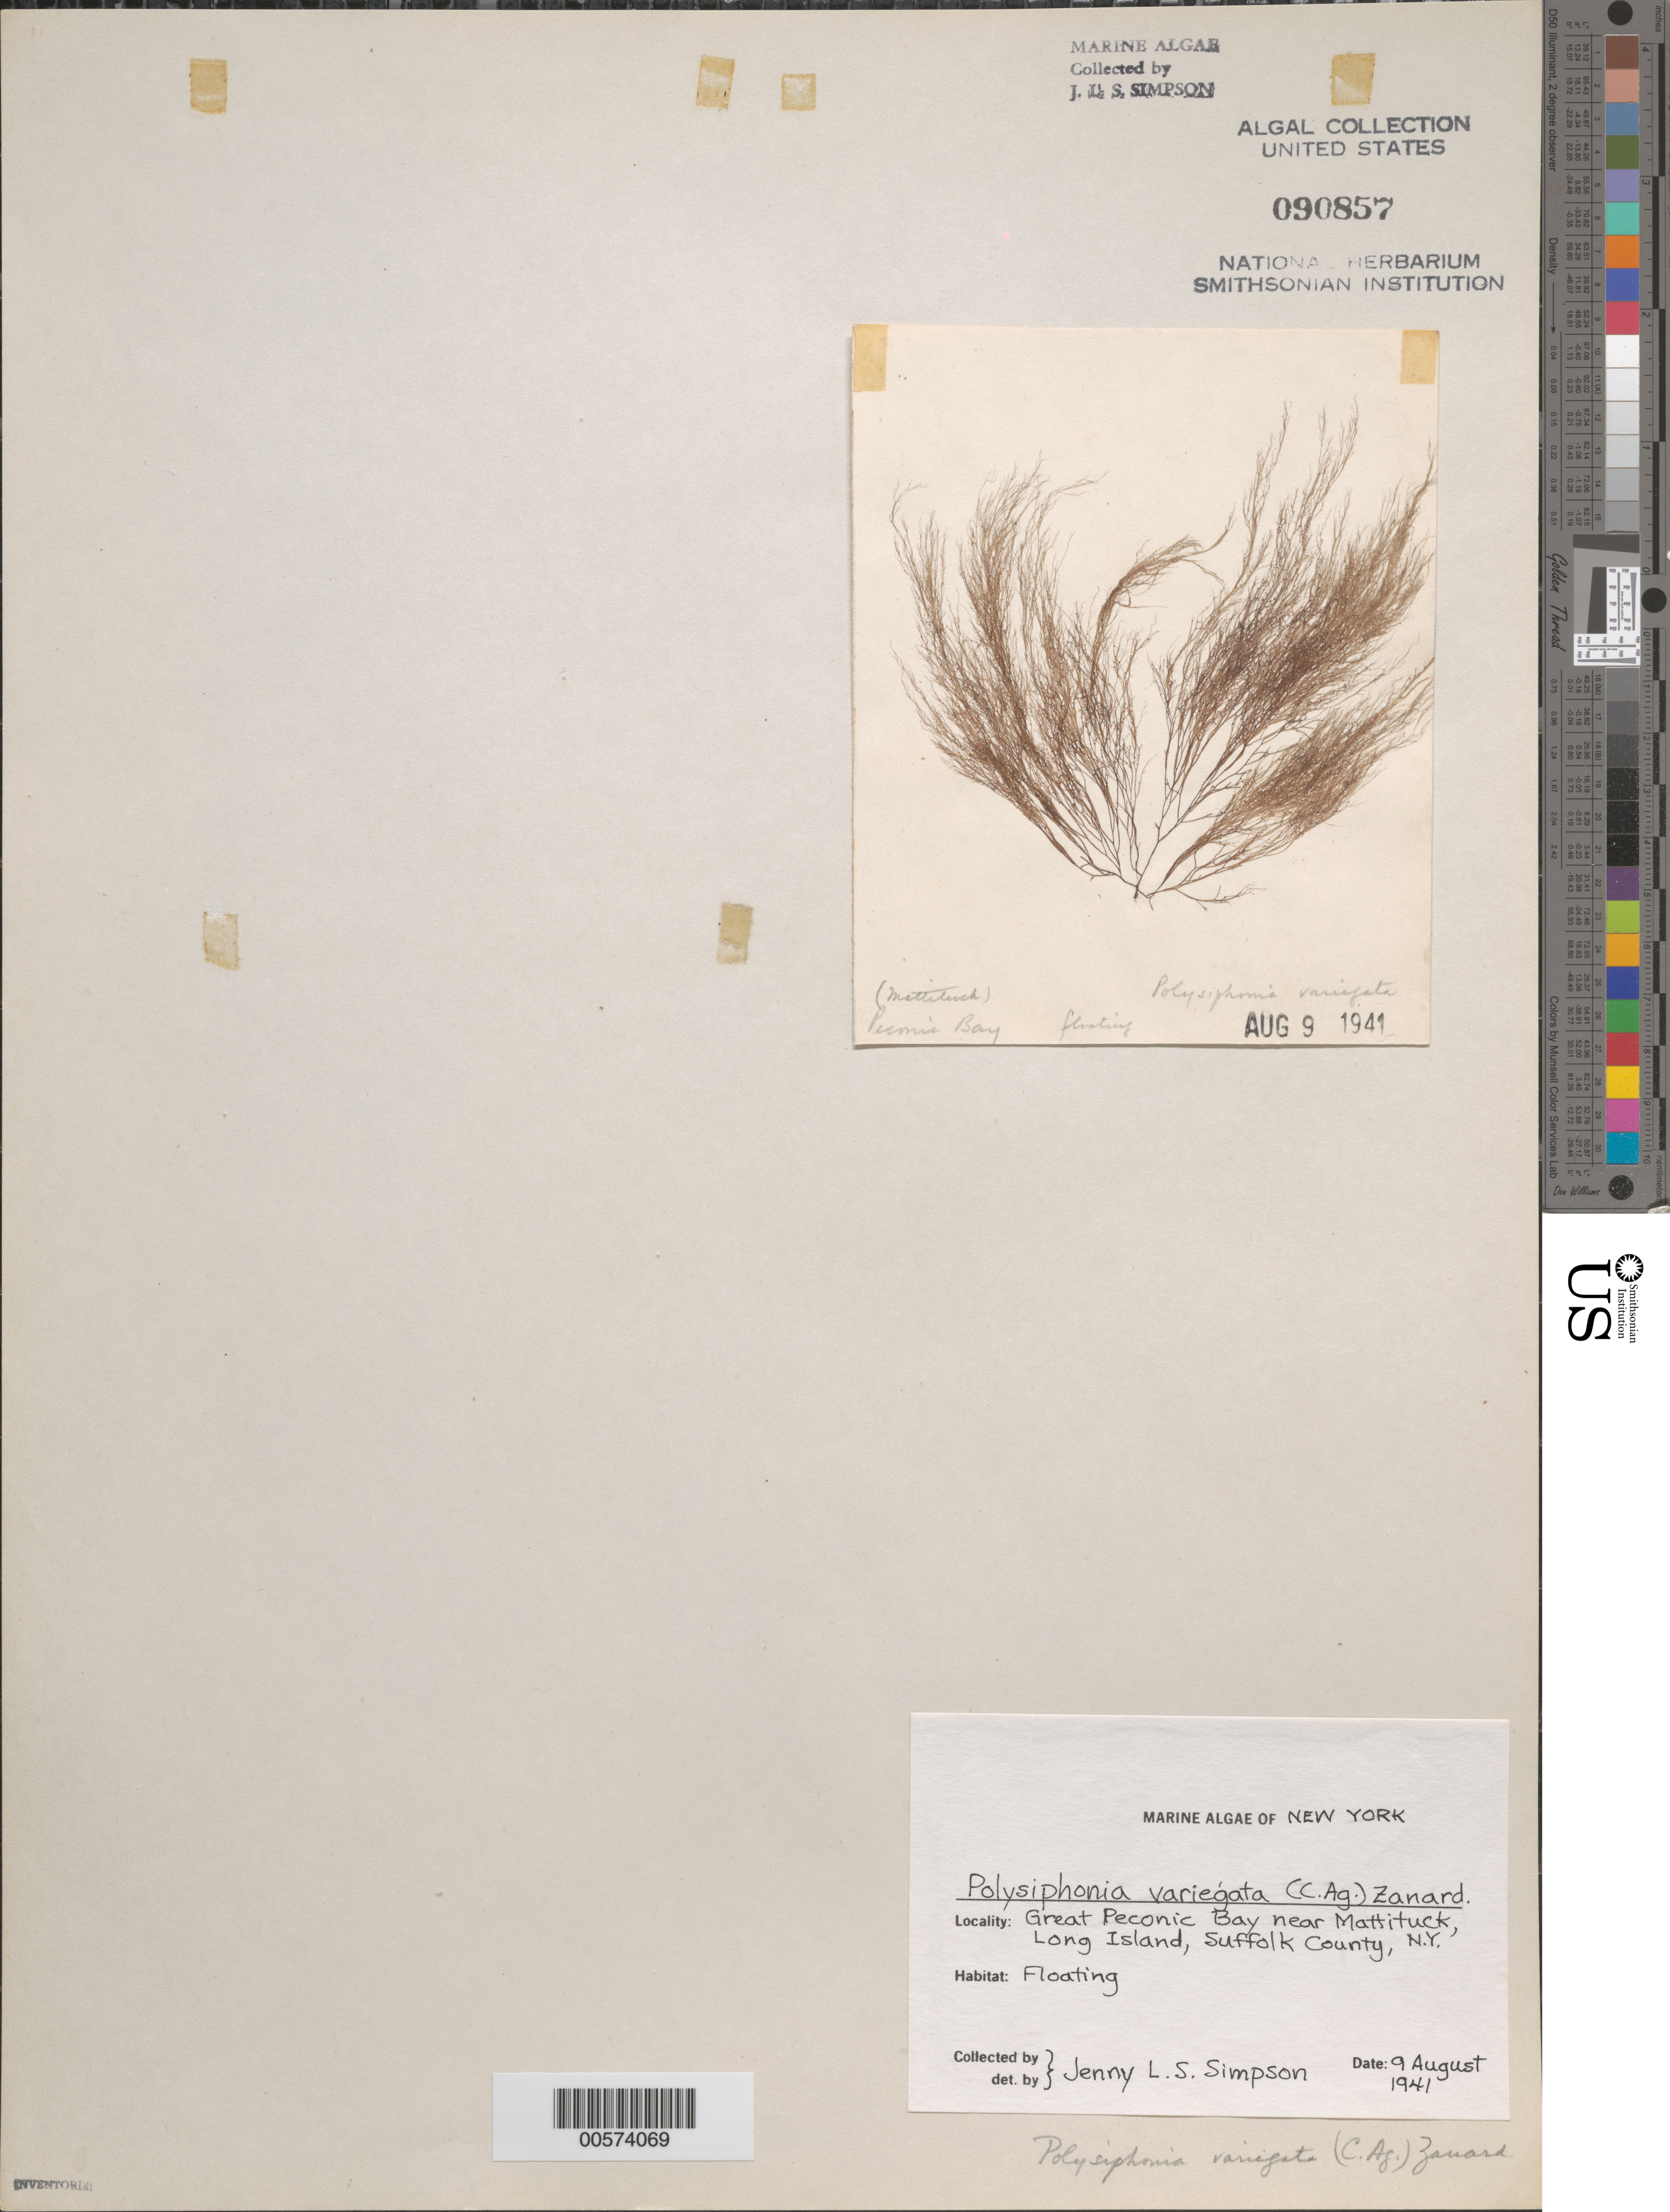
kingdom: Plantae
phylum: Rhodophyta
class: Florideophyceae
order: Ceramiales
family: Rhodomelaceae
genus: Carradoriella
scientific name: Carradoriella denudata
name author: (Dillwyn) Savoie & G.W. Saunders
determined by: Algae name updating Project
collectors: J. Simpson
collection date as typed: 09 Aug 1941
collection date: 1941-08-09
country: United States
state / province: New York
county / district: Suffolk County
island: Long Island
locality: Great Peconic Bay near Mattituck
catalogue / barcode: US 90857